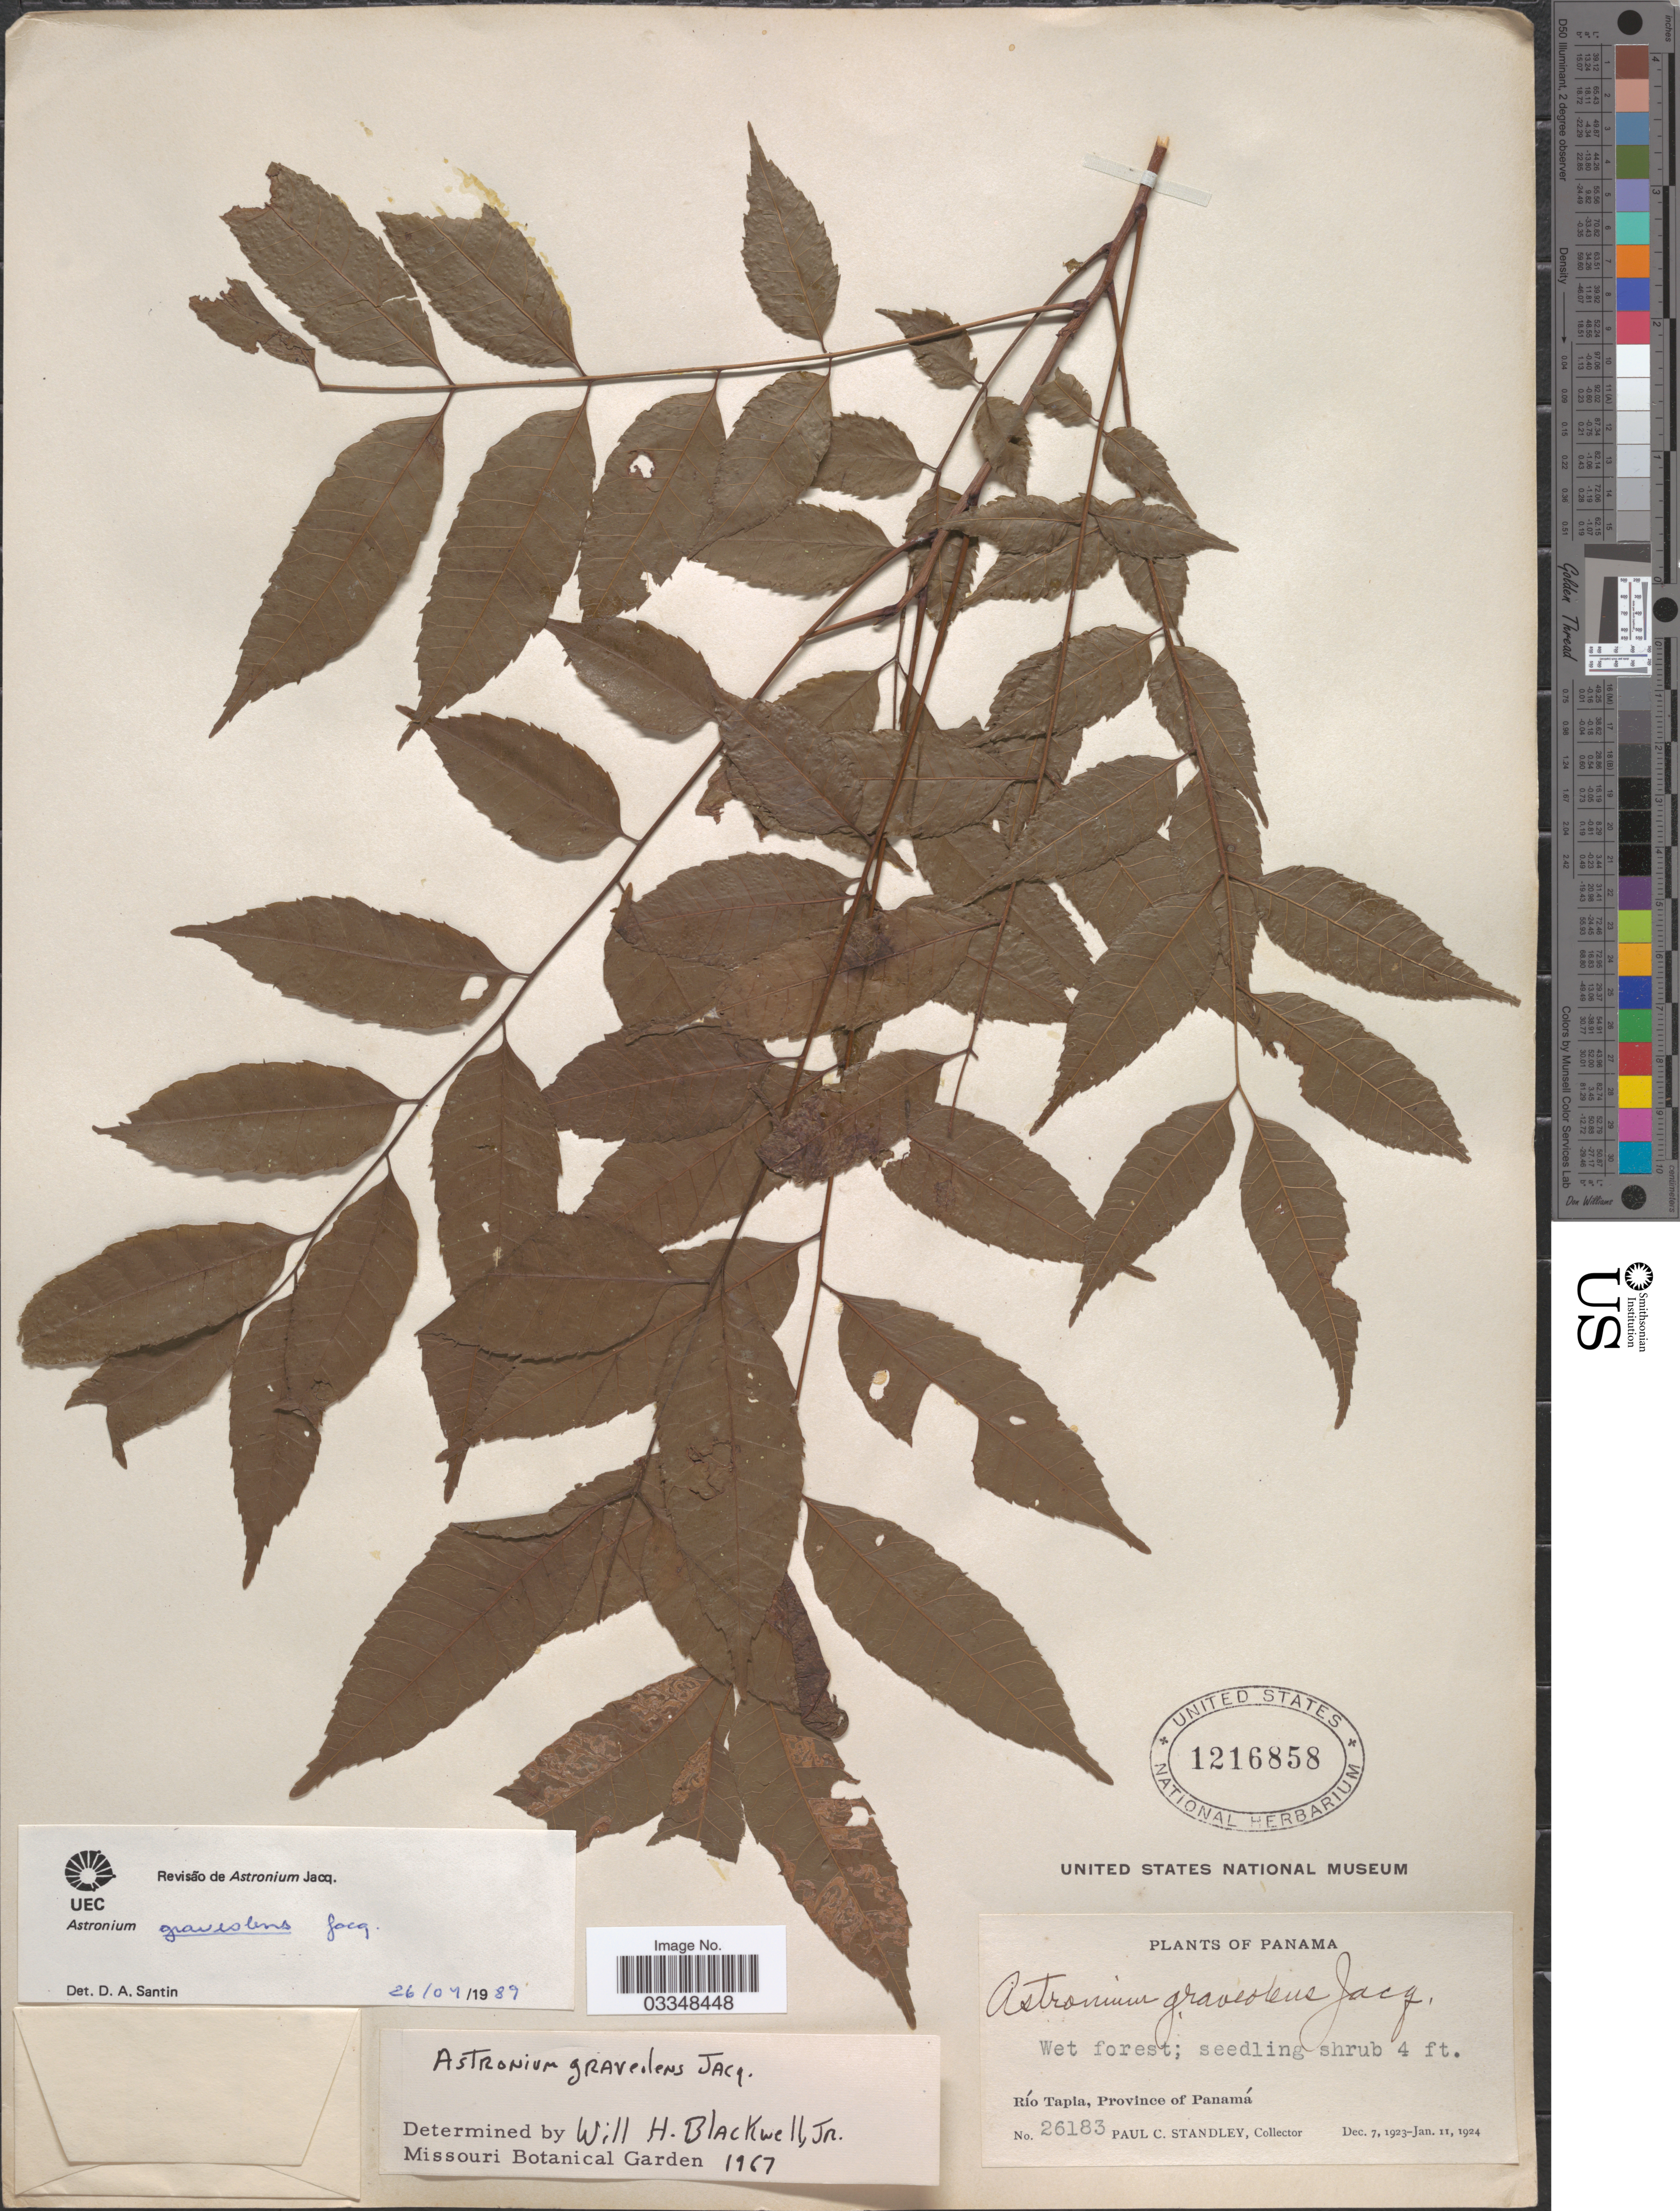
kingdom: Plantae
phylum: Tracheophyta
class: Magnoliopsida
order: Sapindales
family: Anacardiaceae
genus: Astronium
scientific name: Astronium graveolens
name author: Jacq.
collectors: P. C. Standley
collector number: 26183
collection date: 1923-12-07/1924-01-11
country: Panama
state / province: Panamá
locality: Río Tapia.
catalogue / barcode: US 1216858